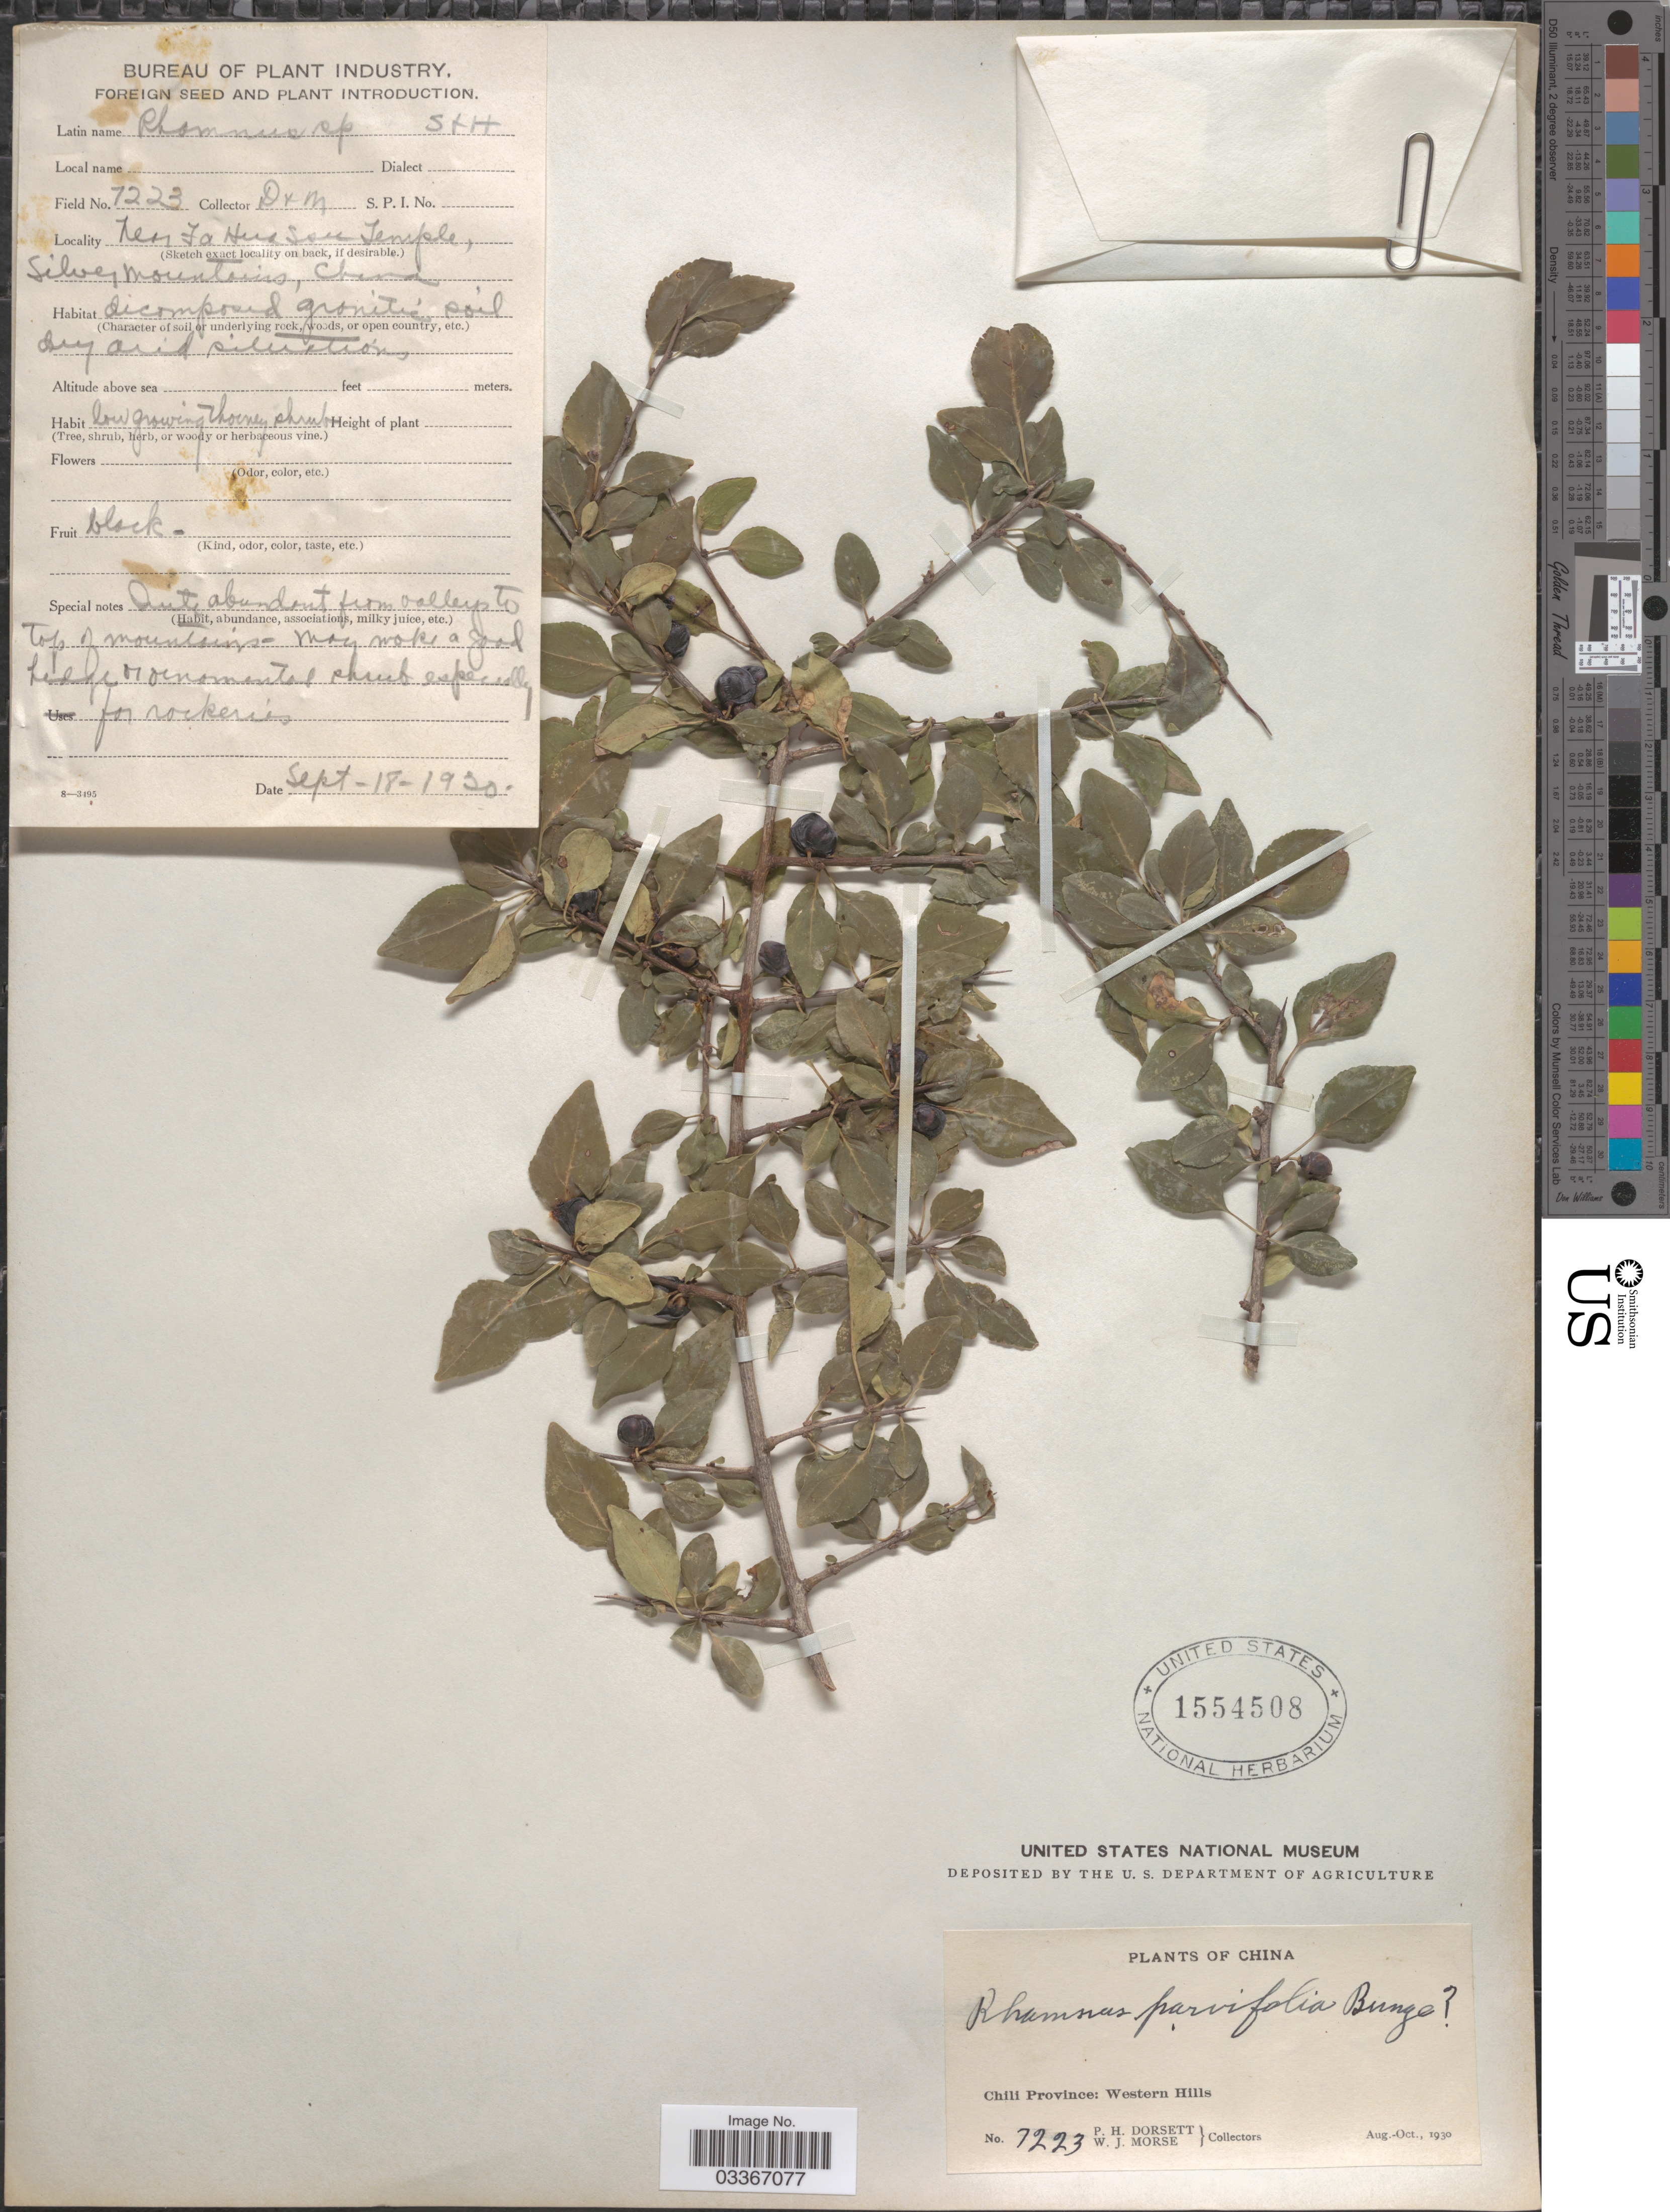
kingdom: Plantae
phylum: Tracheophyta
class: Magnoliopsida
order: Rosales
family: Rhamnaceae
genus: Rhamnus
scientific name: Rhamnus parvifolia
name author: Bunge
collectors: P. H. Dorsett & W. J. Morse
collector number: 7223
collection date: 1930-09-18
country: China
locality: Chili Province: Western Hills. Near Fa Hua Ssu Temple, Silver Mountains.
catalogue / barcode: US 1554508